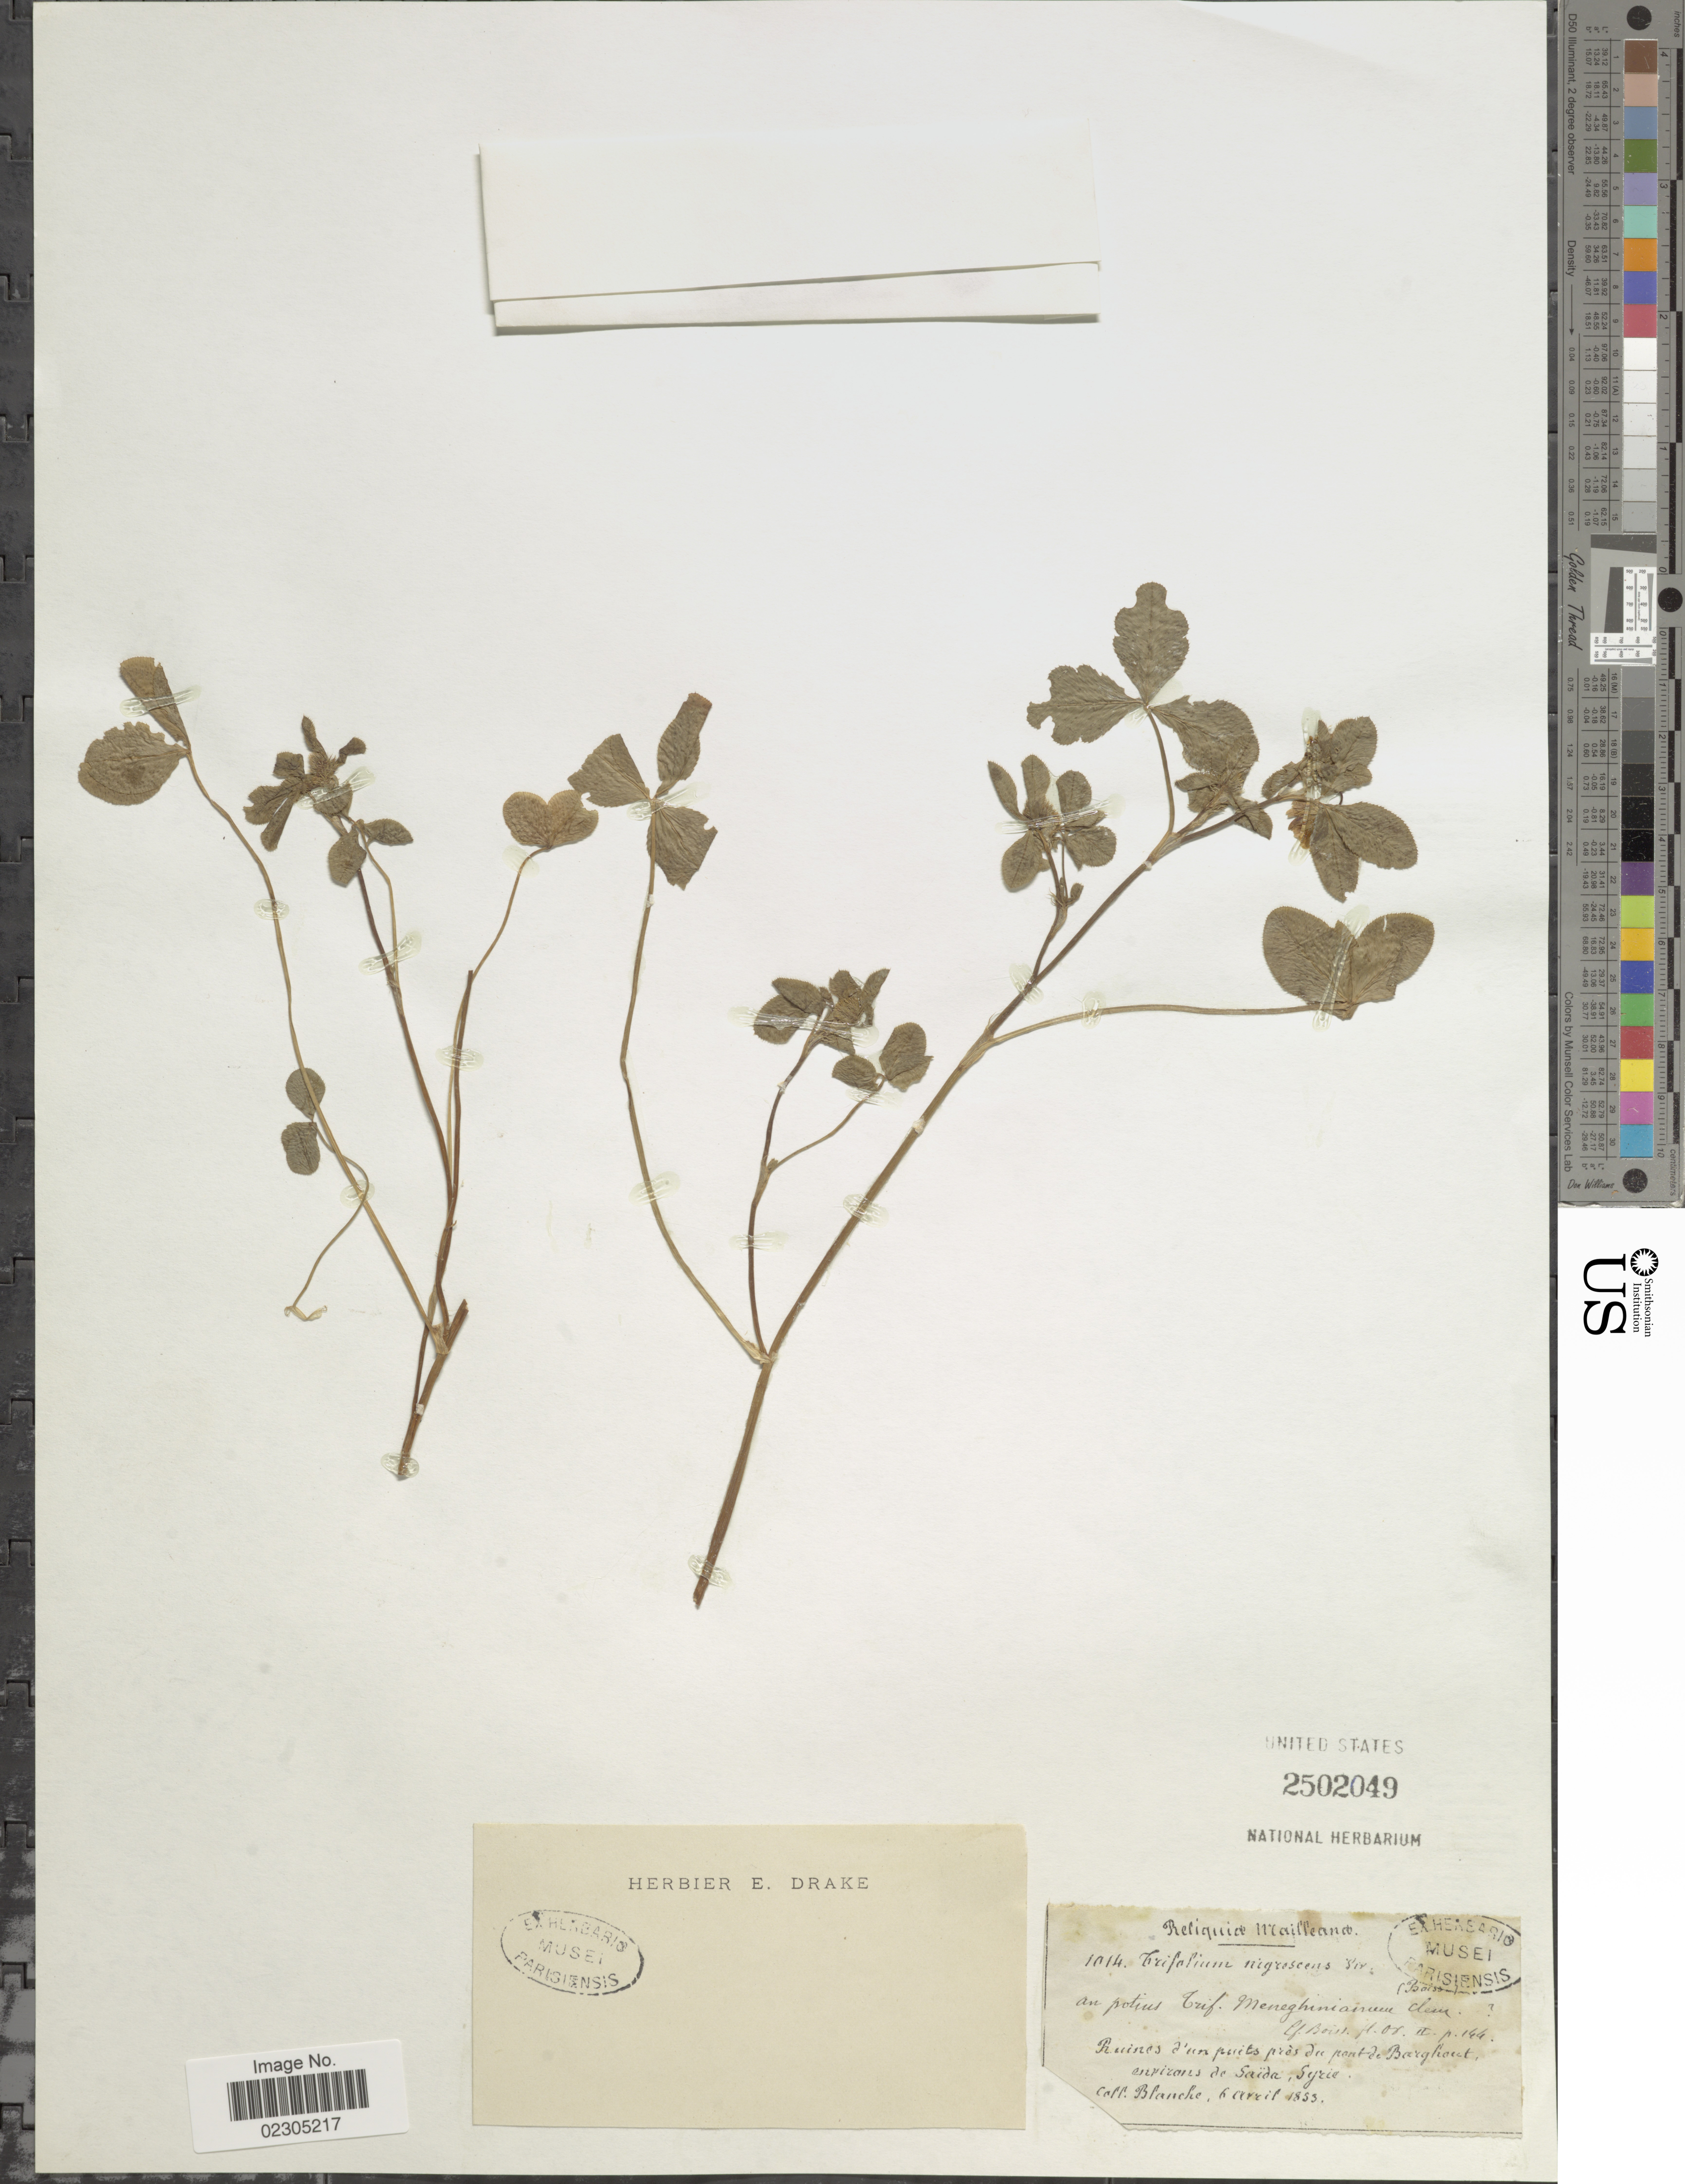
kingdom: Plantae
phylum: Tracheophyta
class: Magnoliopsida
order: Fabales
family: Fabaceae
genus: Trifolium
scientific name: Trifolium nigrescens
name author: Viv.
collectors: -. Blanche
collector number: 1014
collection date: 1853-04-06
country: Syria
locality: Ruines s'un puits pries du pont de Barghout, environs de Saida, Syria.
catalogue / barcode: US 2502049